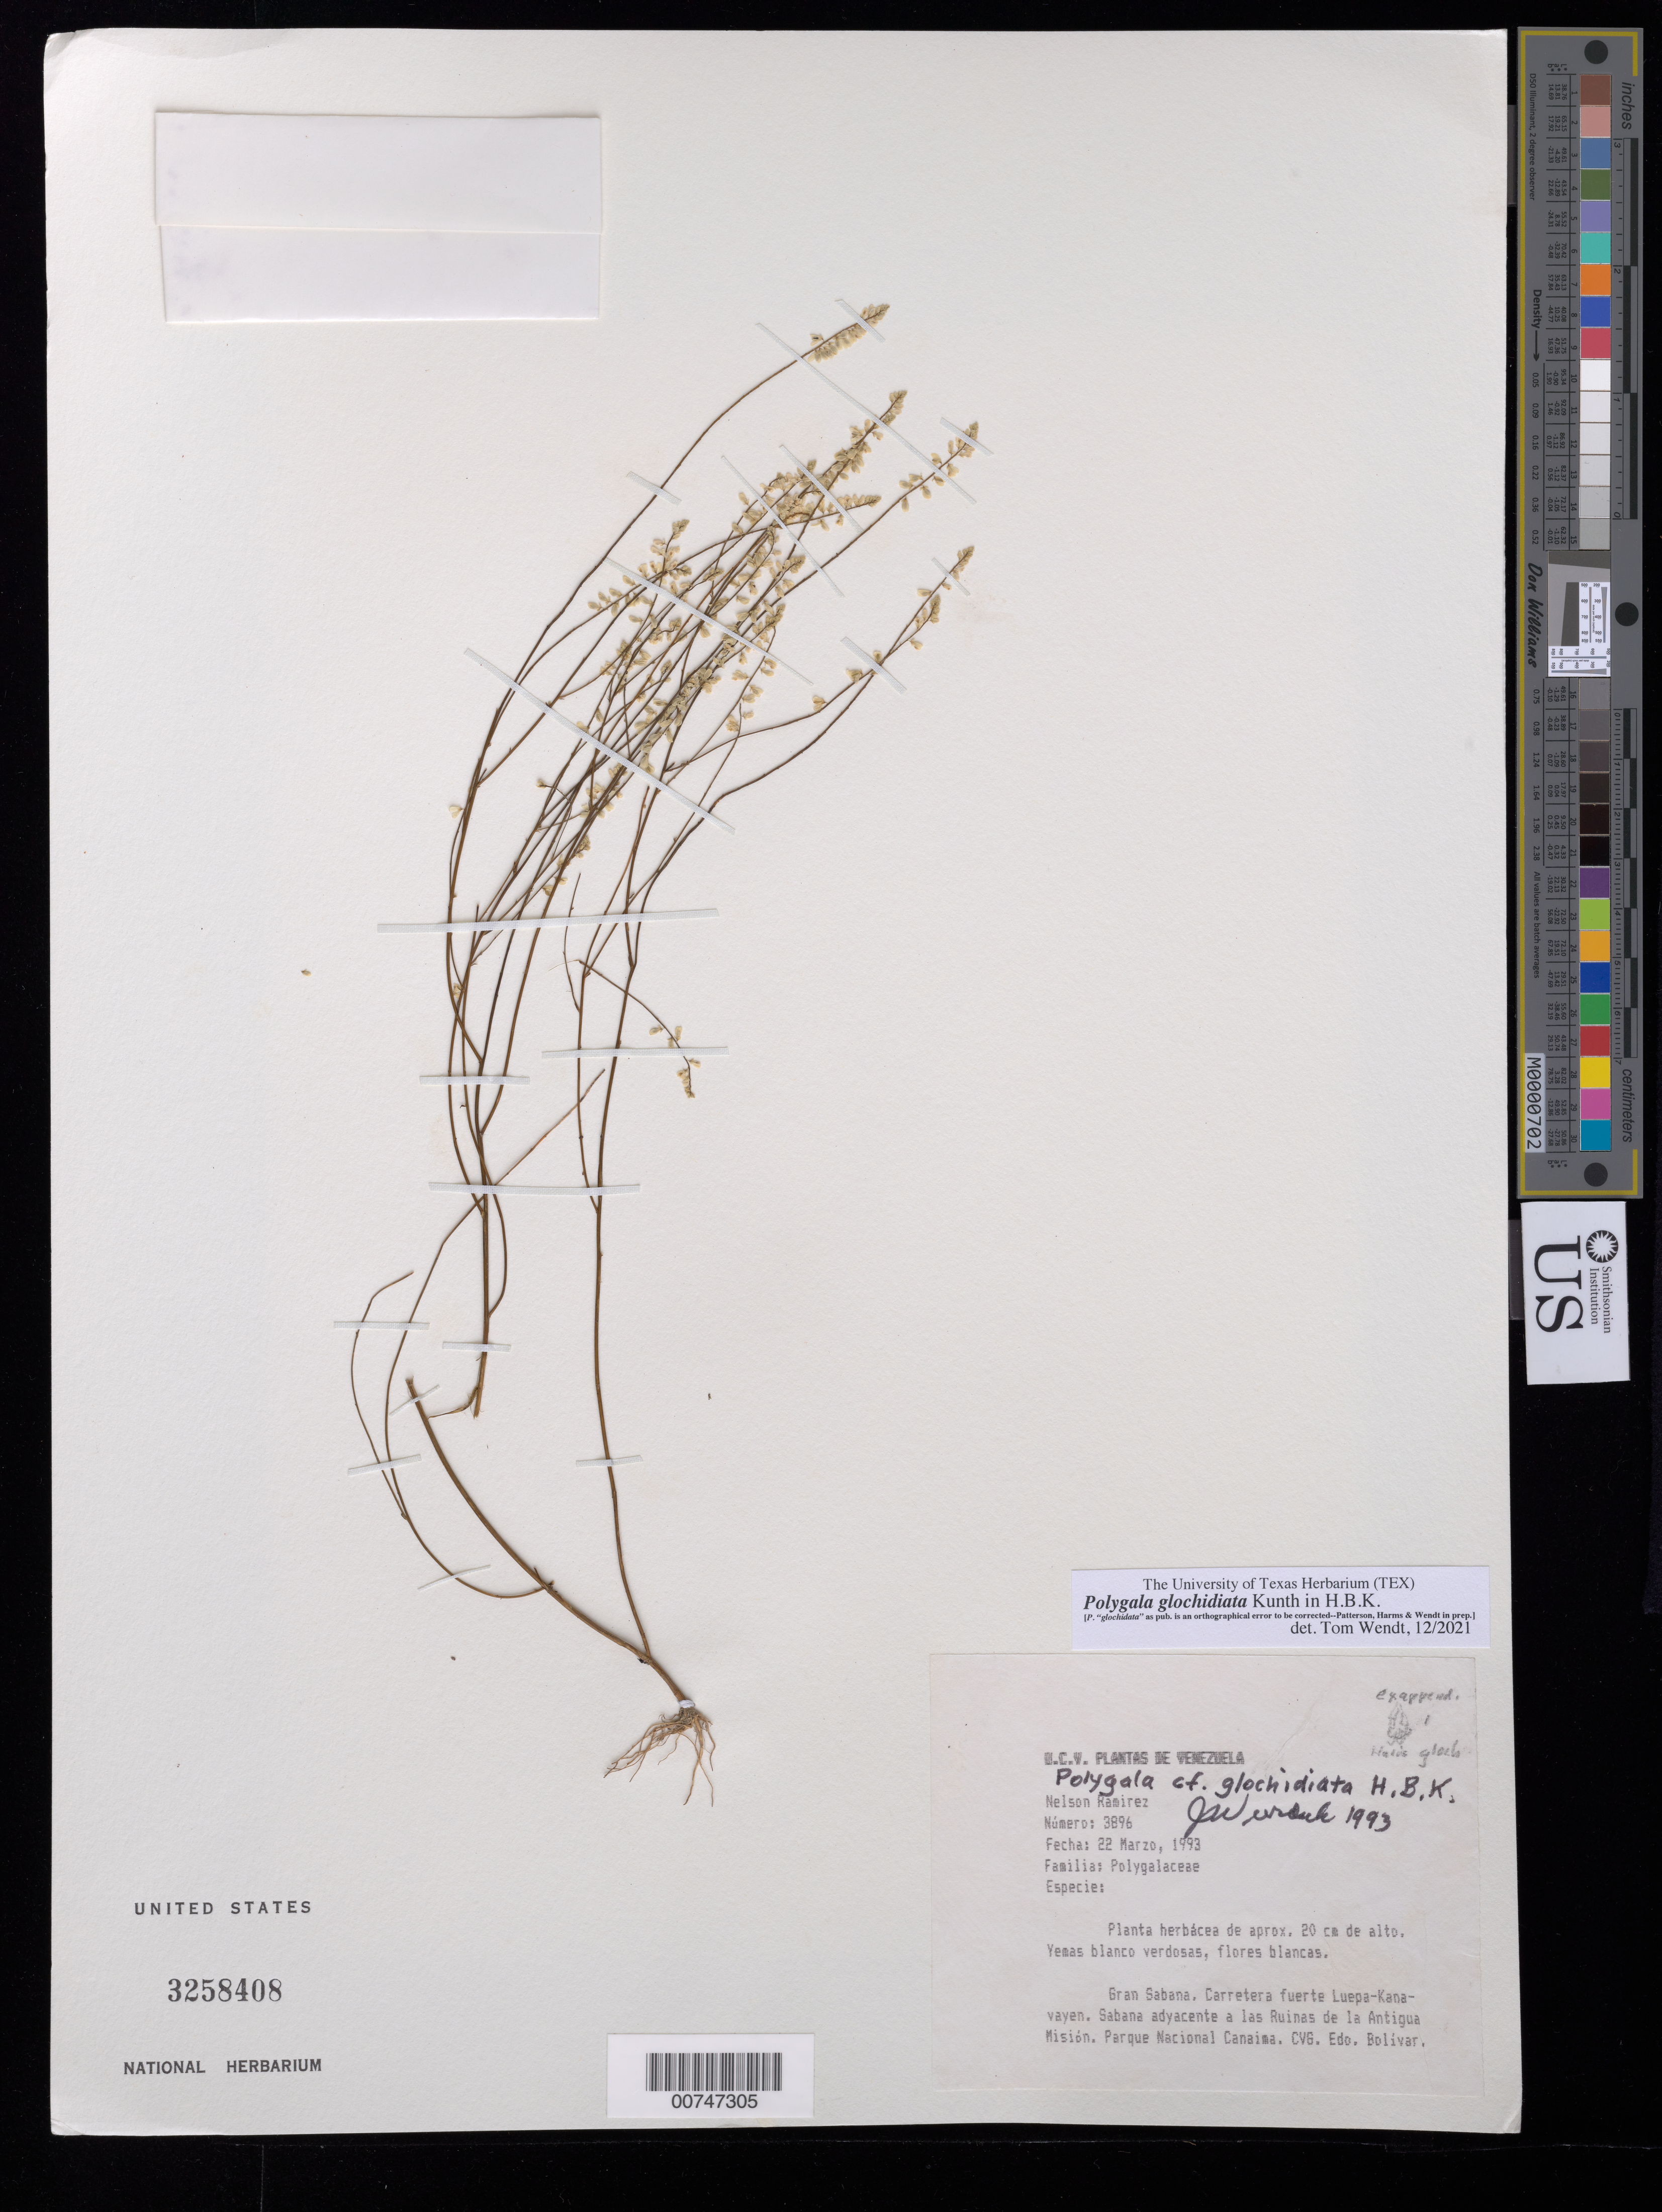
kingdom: Plantae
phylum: Tracheophyta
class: Magnoliopsida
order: Fabales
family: Polygalaceae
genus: Polygala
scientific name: Polygala glochidiata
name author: Kunth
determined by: Wendt, Thomas L.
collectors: N. Ramírez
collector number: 3896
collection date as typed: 22-Mar-93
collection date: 1993-03-22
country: Venezuela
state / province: Bolívar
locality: Gran Sabana, Carretera Luepa-Kavanayen; las Ruinas de la Antigua Mision, Parque Nacional Canaima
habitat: Savanna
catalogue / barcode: US 3258408